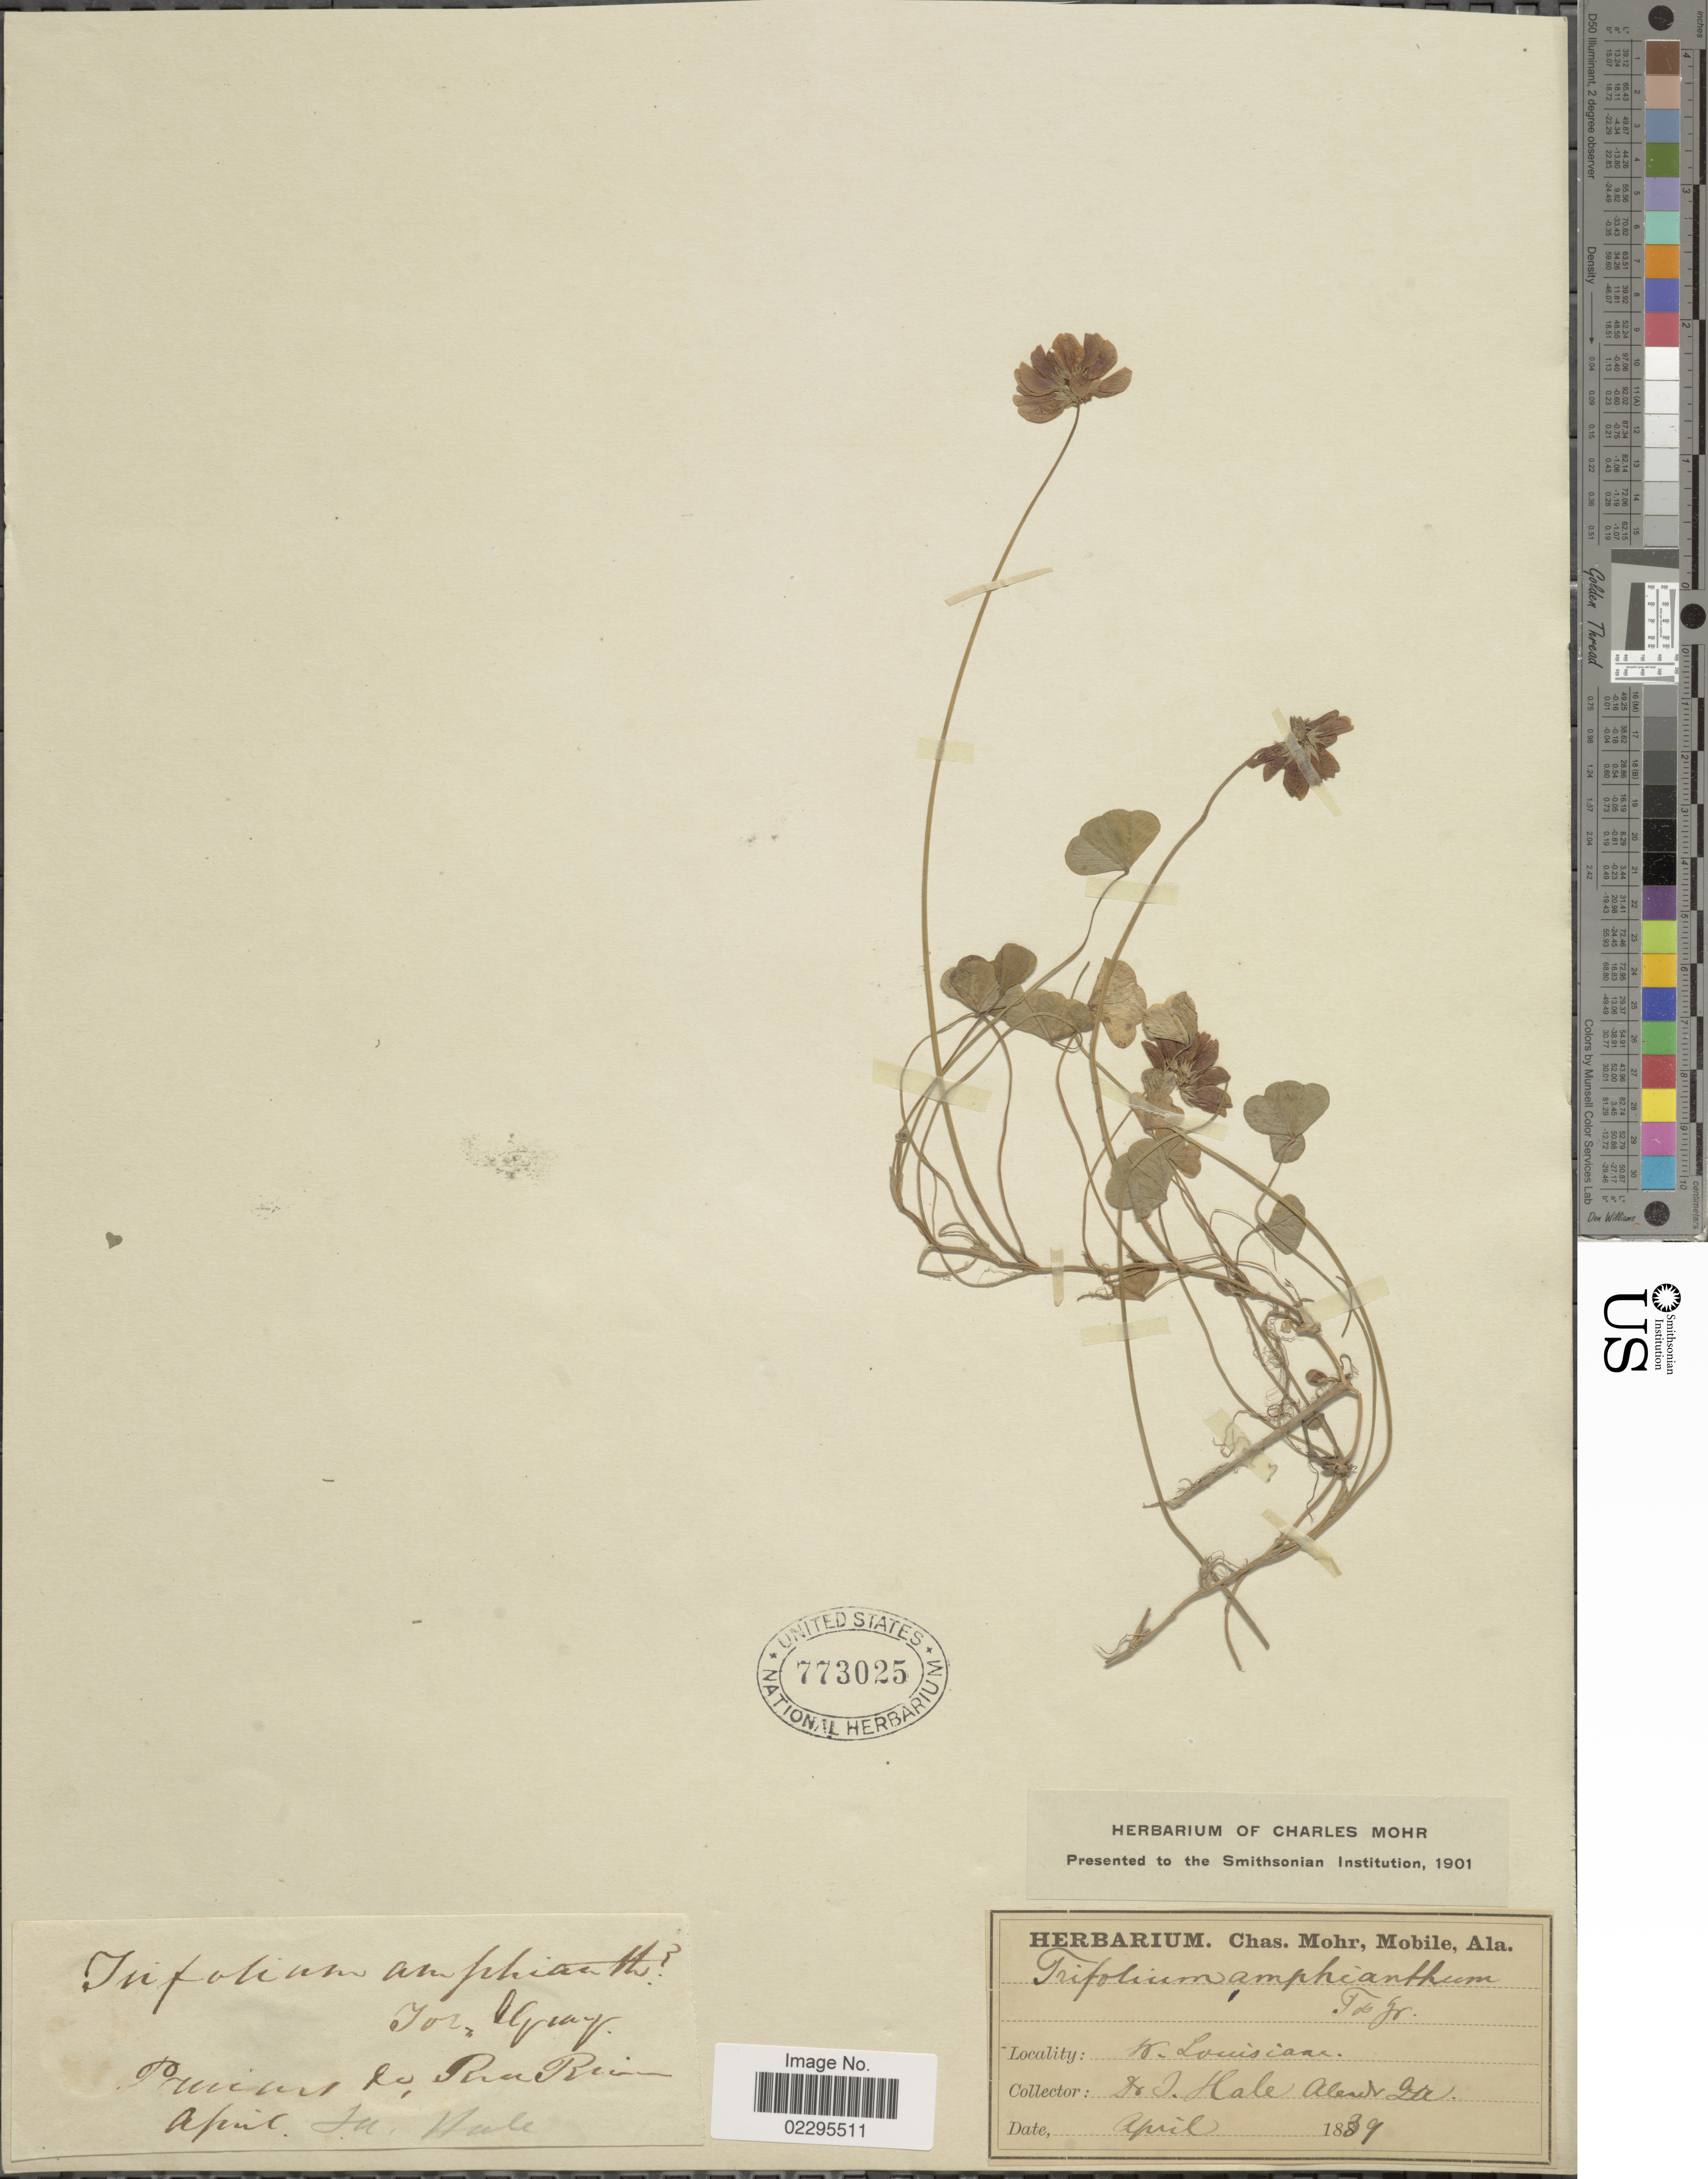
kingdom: Plantae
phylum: Tracheophyta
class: Magnoliopsida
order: Fabales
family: Fabaceae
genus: Trifolium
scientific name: Trifolium amphianthum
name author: Torr. & A. Gray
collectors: T. Hale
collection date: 1839-04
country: United States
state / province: Louisiana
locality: Red River, prairies.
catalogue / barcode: US 773025